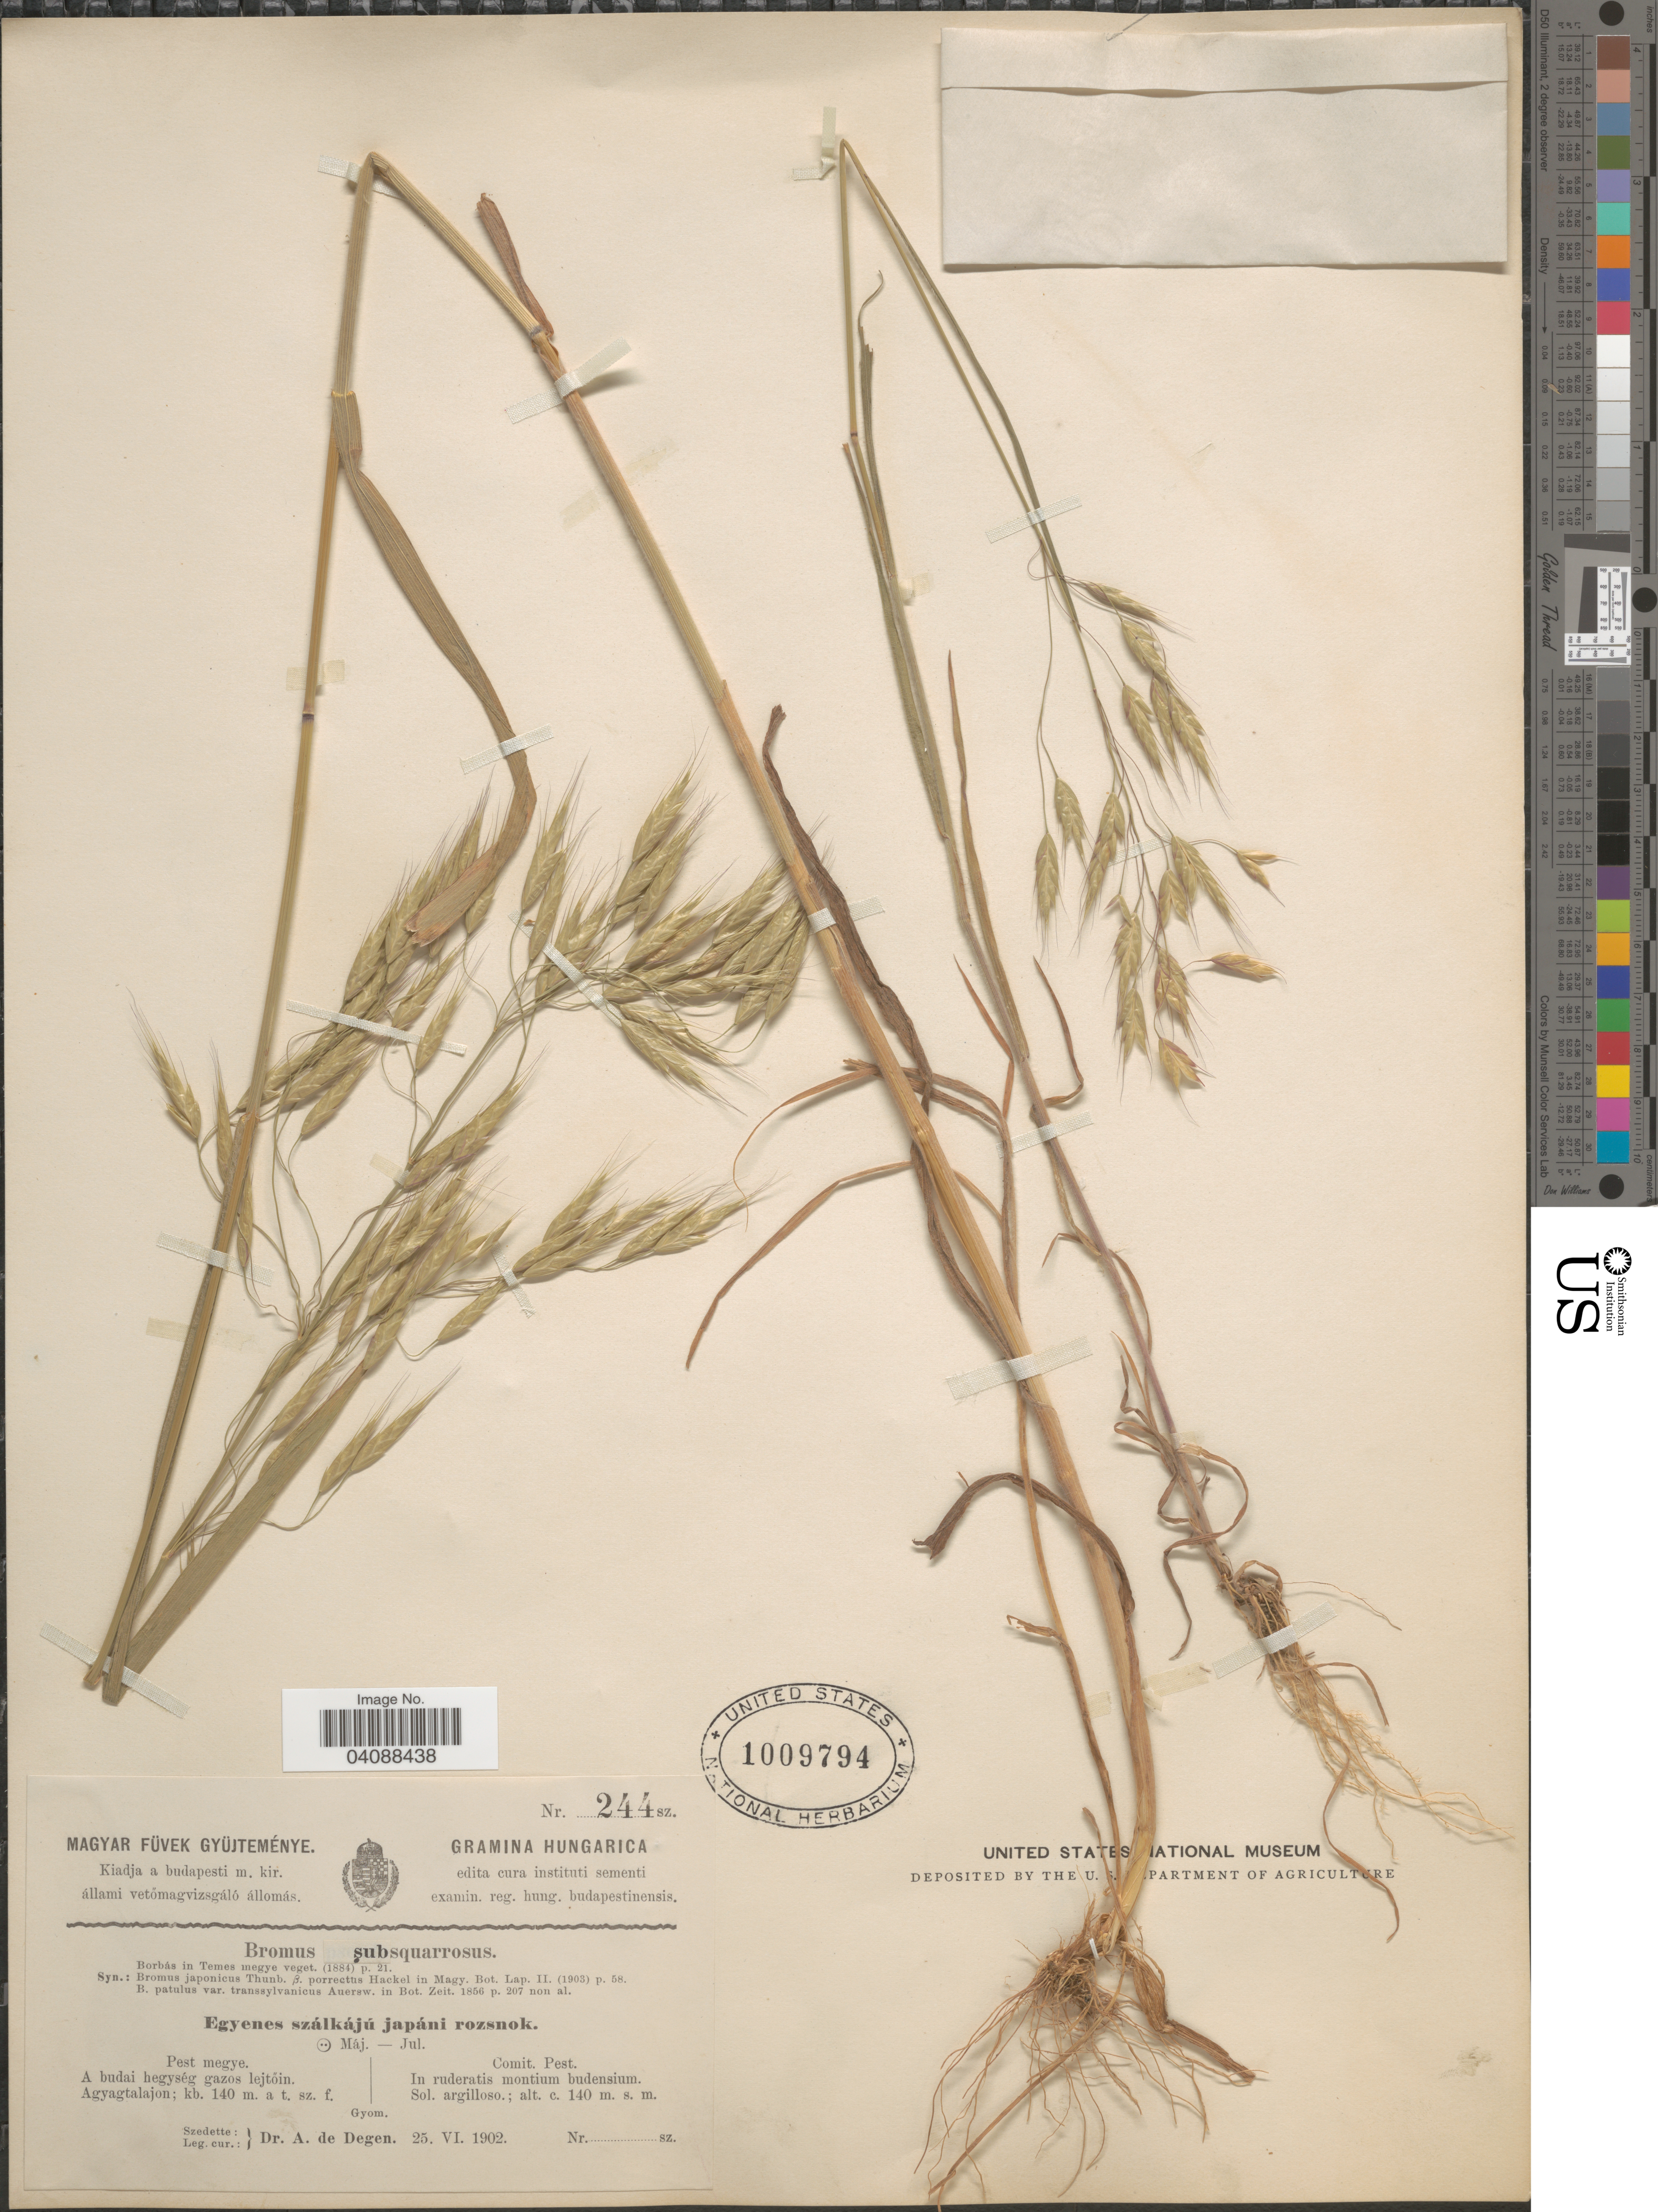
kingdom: Plantae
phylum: Tracheophyta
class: Liliopsida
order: Poales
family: Poaceae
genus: Bromus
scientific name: Bromus squarrosus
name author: L.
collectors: A. Degen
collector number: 244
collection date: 1902-06-25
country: Hungary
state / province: Pest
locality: Comit. Pest. In ruderatis montium budensium.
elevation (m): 140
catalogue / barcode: US 1009794